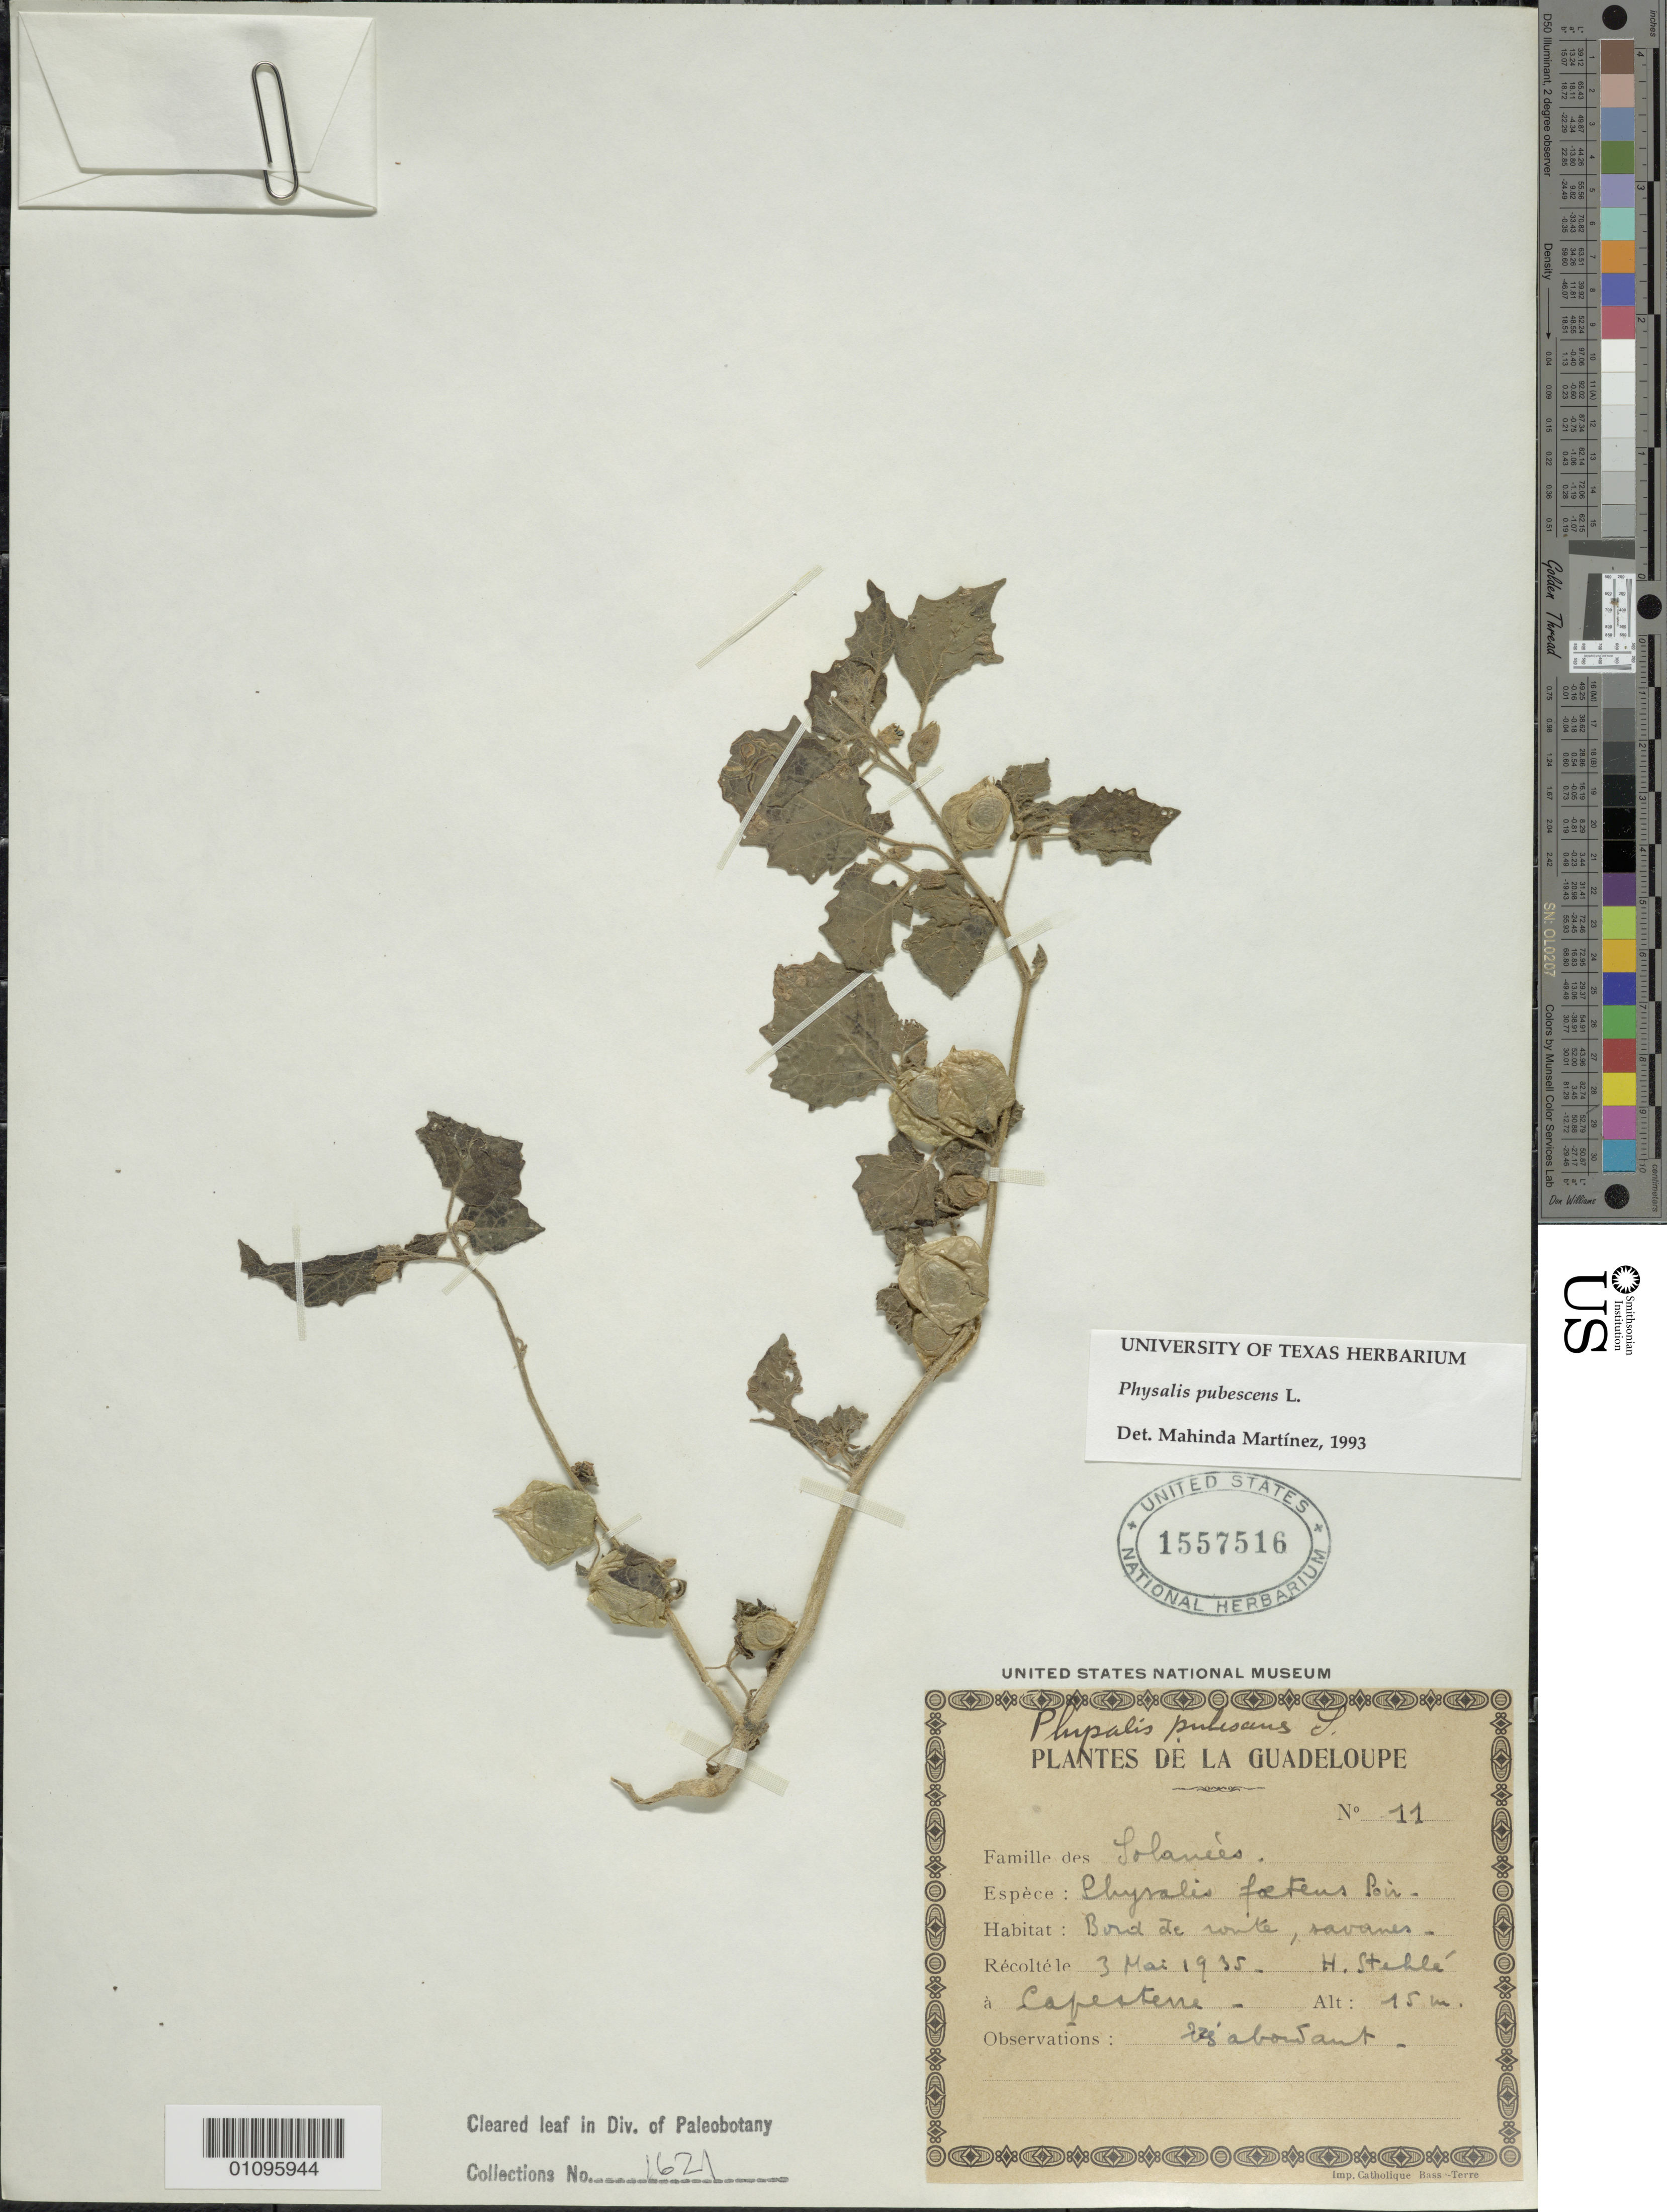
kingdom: Plantae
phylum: Tracheophyta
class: Magnoliopsida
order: Solanales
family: Solanaceae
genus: Physalis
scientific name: Physalis pubescens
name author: L.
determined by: Martinez, M.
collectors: H. Stehlé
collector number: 11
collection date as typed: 03 May 1935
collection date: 1935-05-03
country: Guadeloupe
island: Basse Terre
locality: Capesterre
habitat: Bord de route, savanes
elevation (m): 15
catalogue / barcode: US 1557516